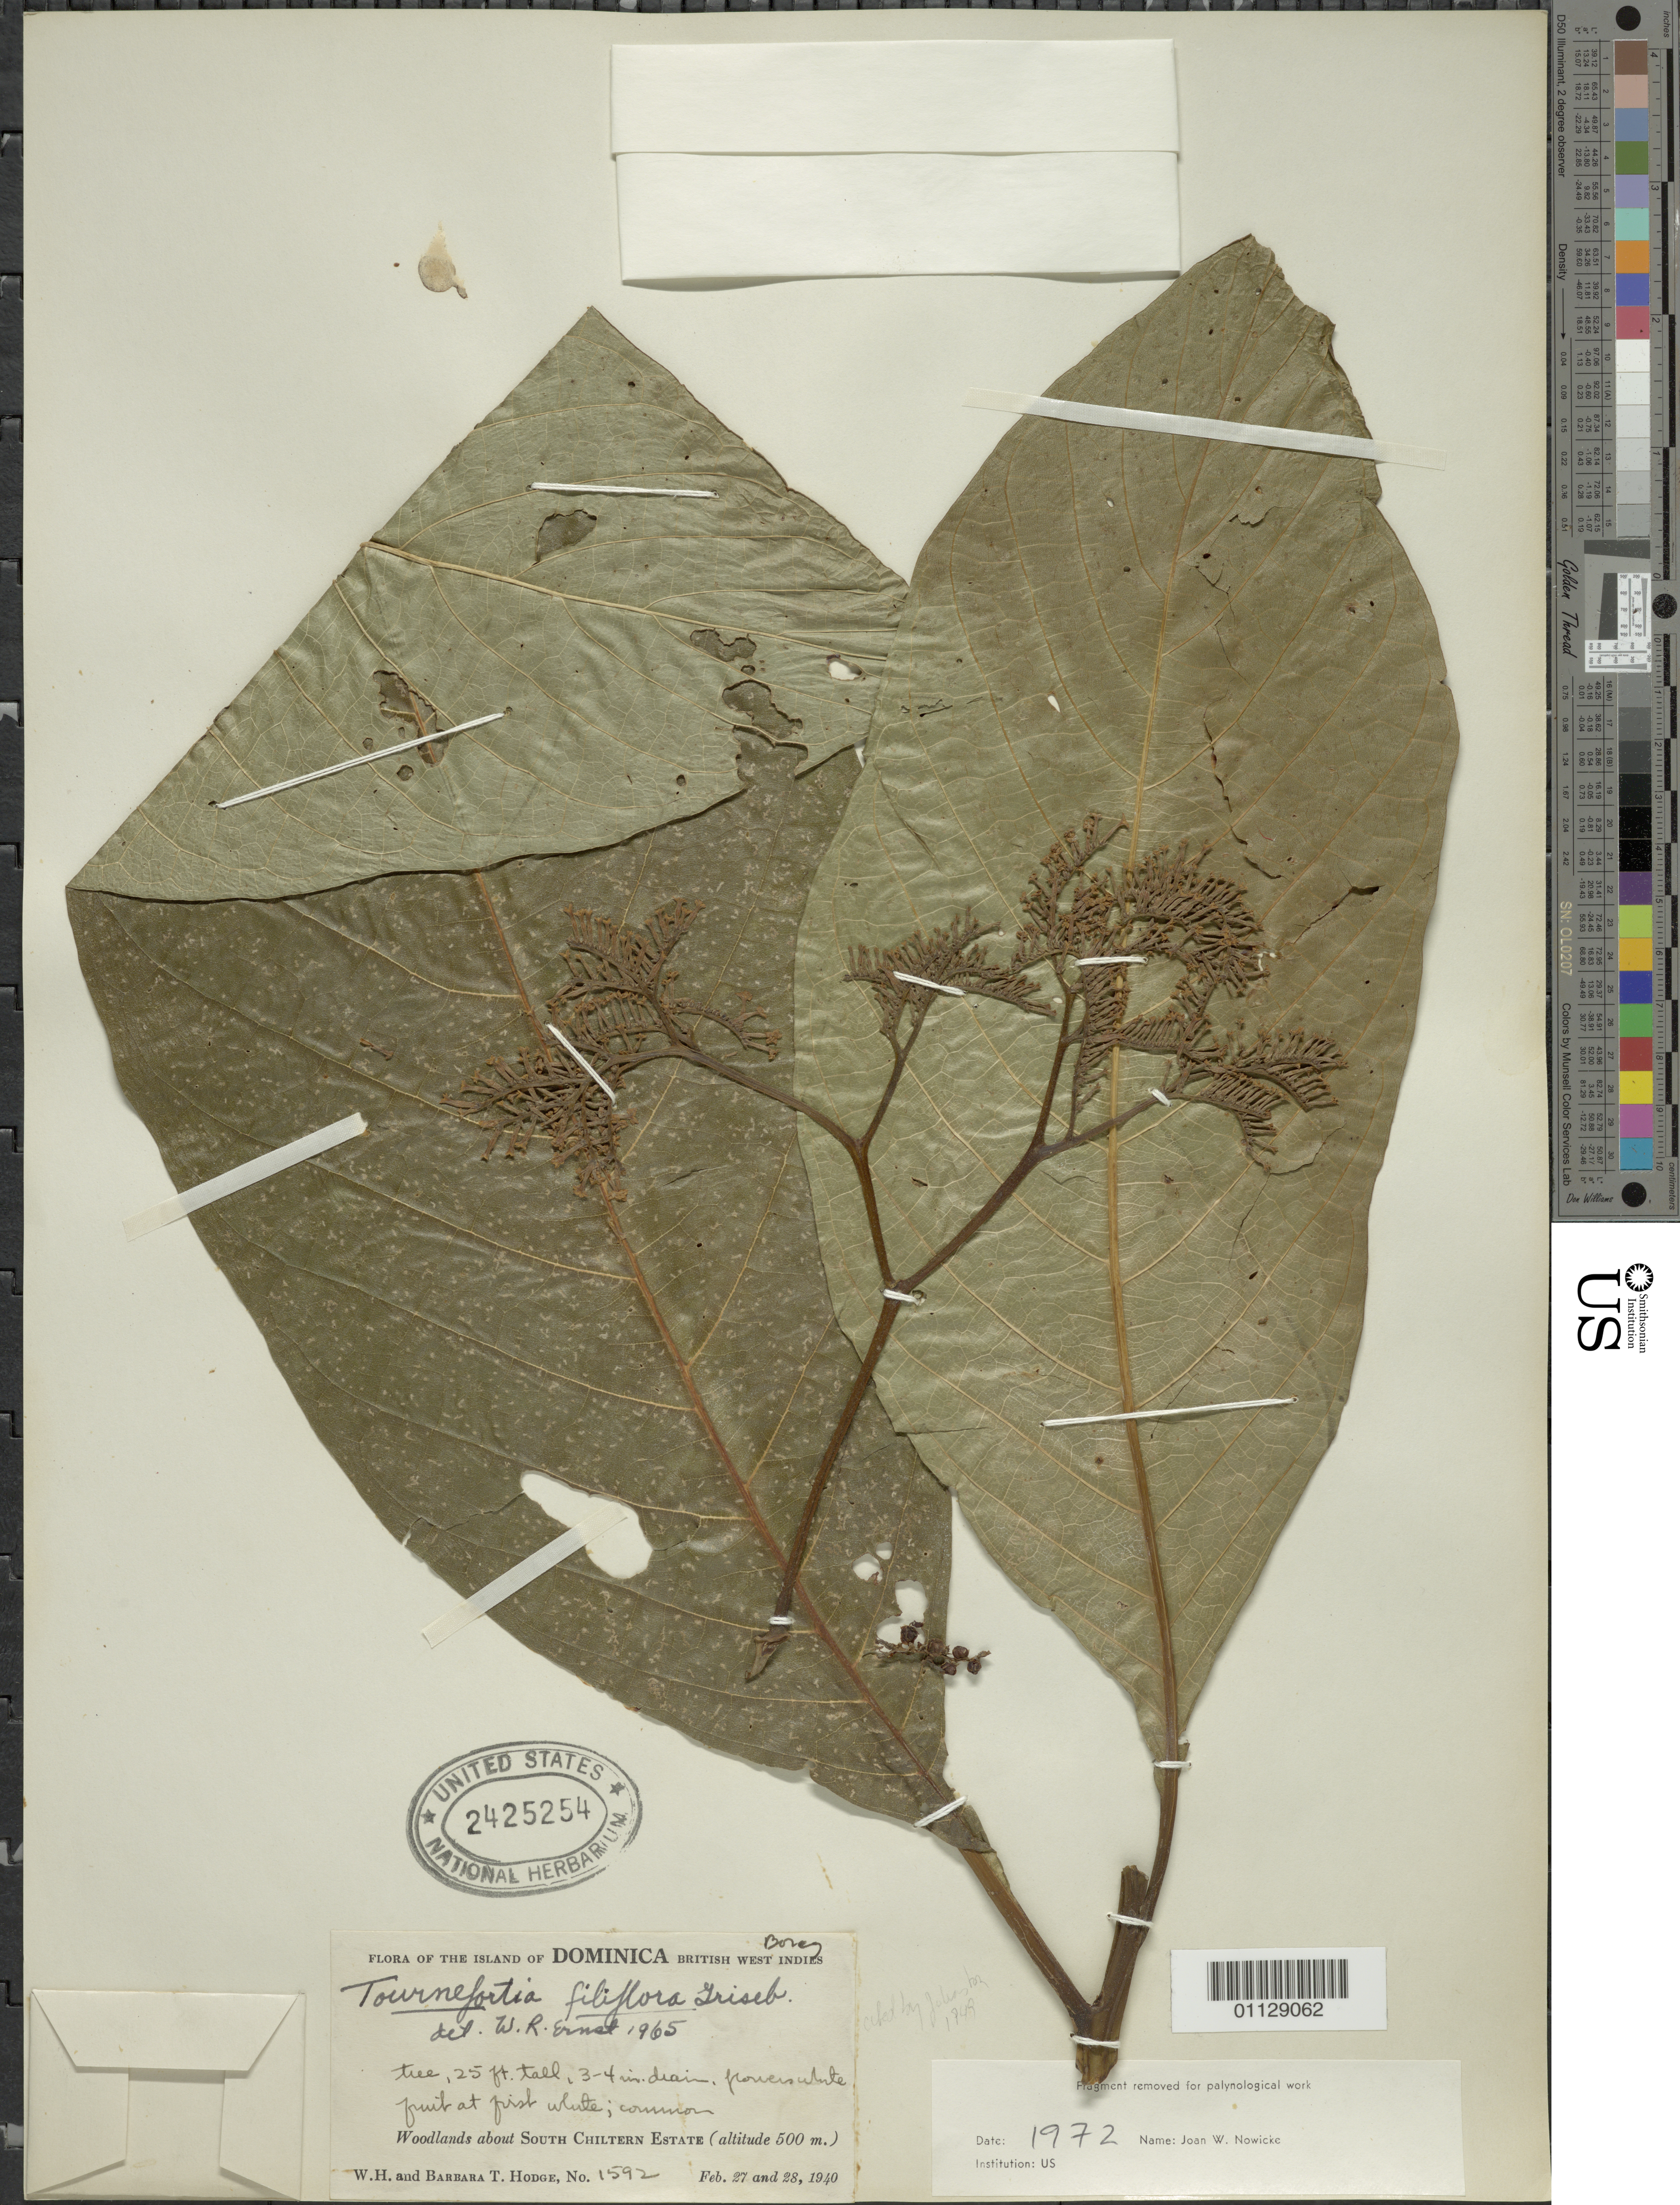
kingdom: Plantae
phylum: Tracheophyta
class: Magnoliopsida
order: Boraginales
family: Heliotropiaceae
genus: Tournefortia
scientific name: Tournefortia filiflora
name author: Griseb.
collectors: W. Hodge & B. Hodge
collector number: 1592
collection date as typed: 27 Feb 1940 to 28 Feb 1940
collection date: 1940-02-27/1940-02-28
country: Dominica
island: Dominica I.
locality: Woodlands about South Chiltern Estate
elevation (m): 500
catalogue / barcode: US 2425254